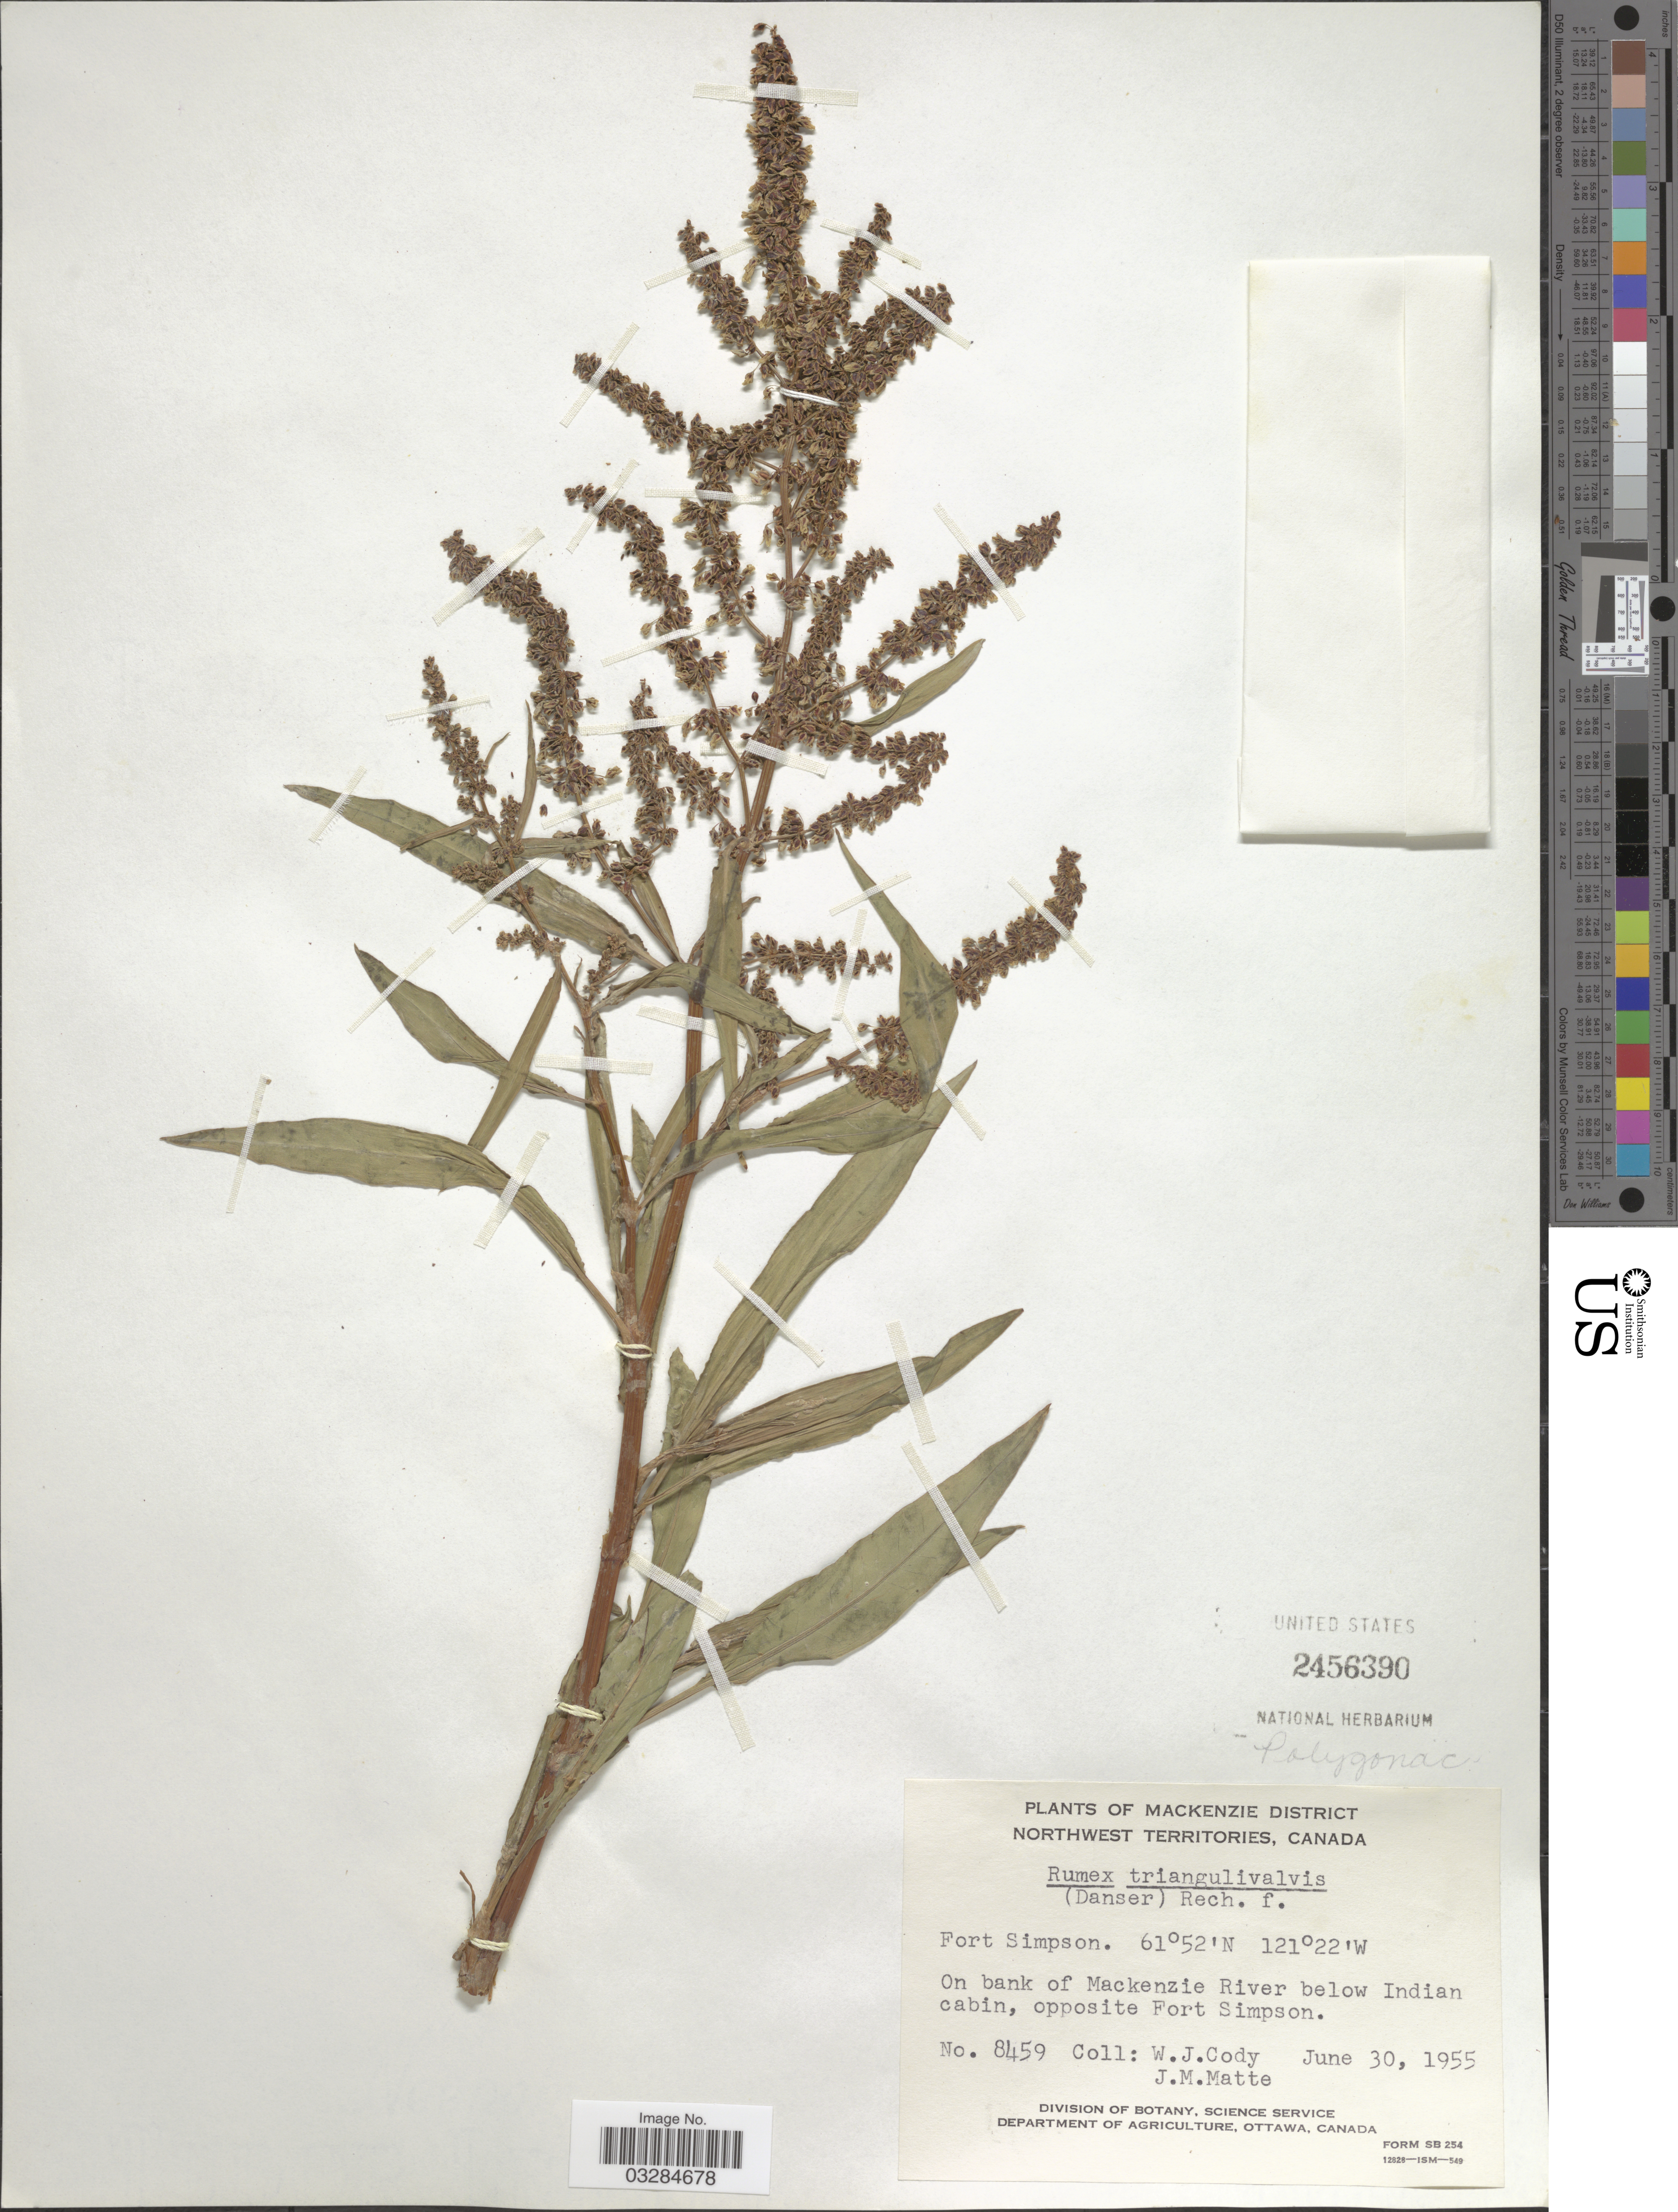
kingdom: Plantae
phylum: Tracheophyta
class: Magnoliopsida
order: Caryophyllales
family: Polygonaceae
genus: Rumex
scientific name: Rumex triangulivalvis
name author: (Danser) Rech. f.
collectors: W. Cody & J. Matte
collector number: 8459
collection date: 1955-06-30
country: Canada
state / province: Northwest Territories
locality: Mackenzie District. Fort Simpson. On bank of Mackenzie River below Indian cabin, opposite Fort Simpson.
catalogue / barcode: US 2456390